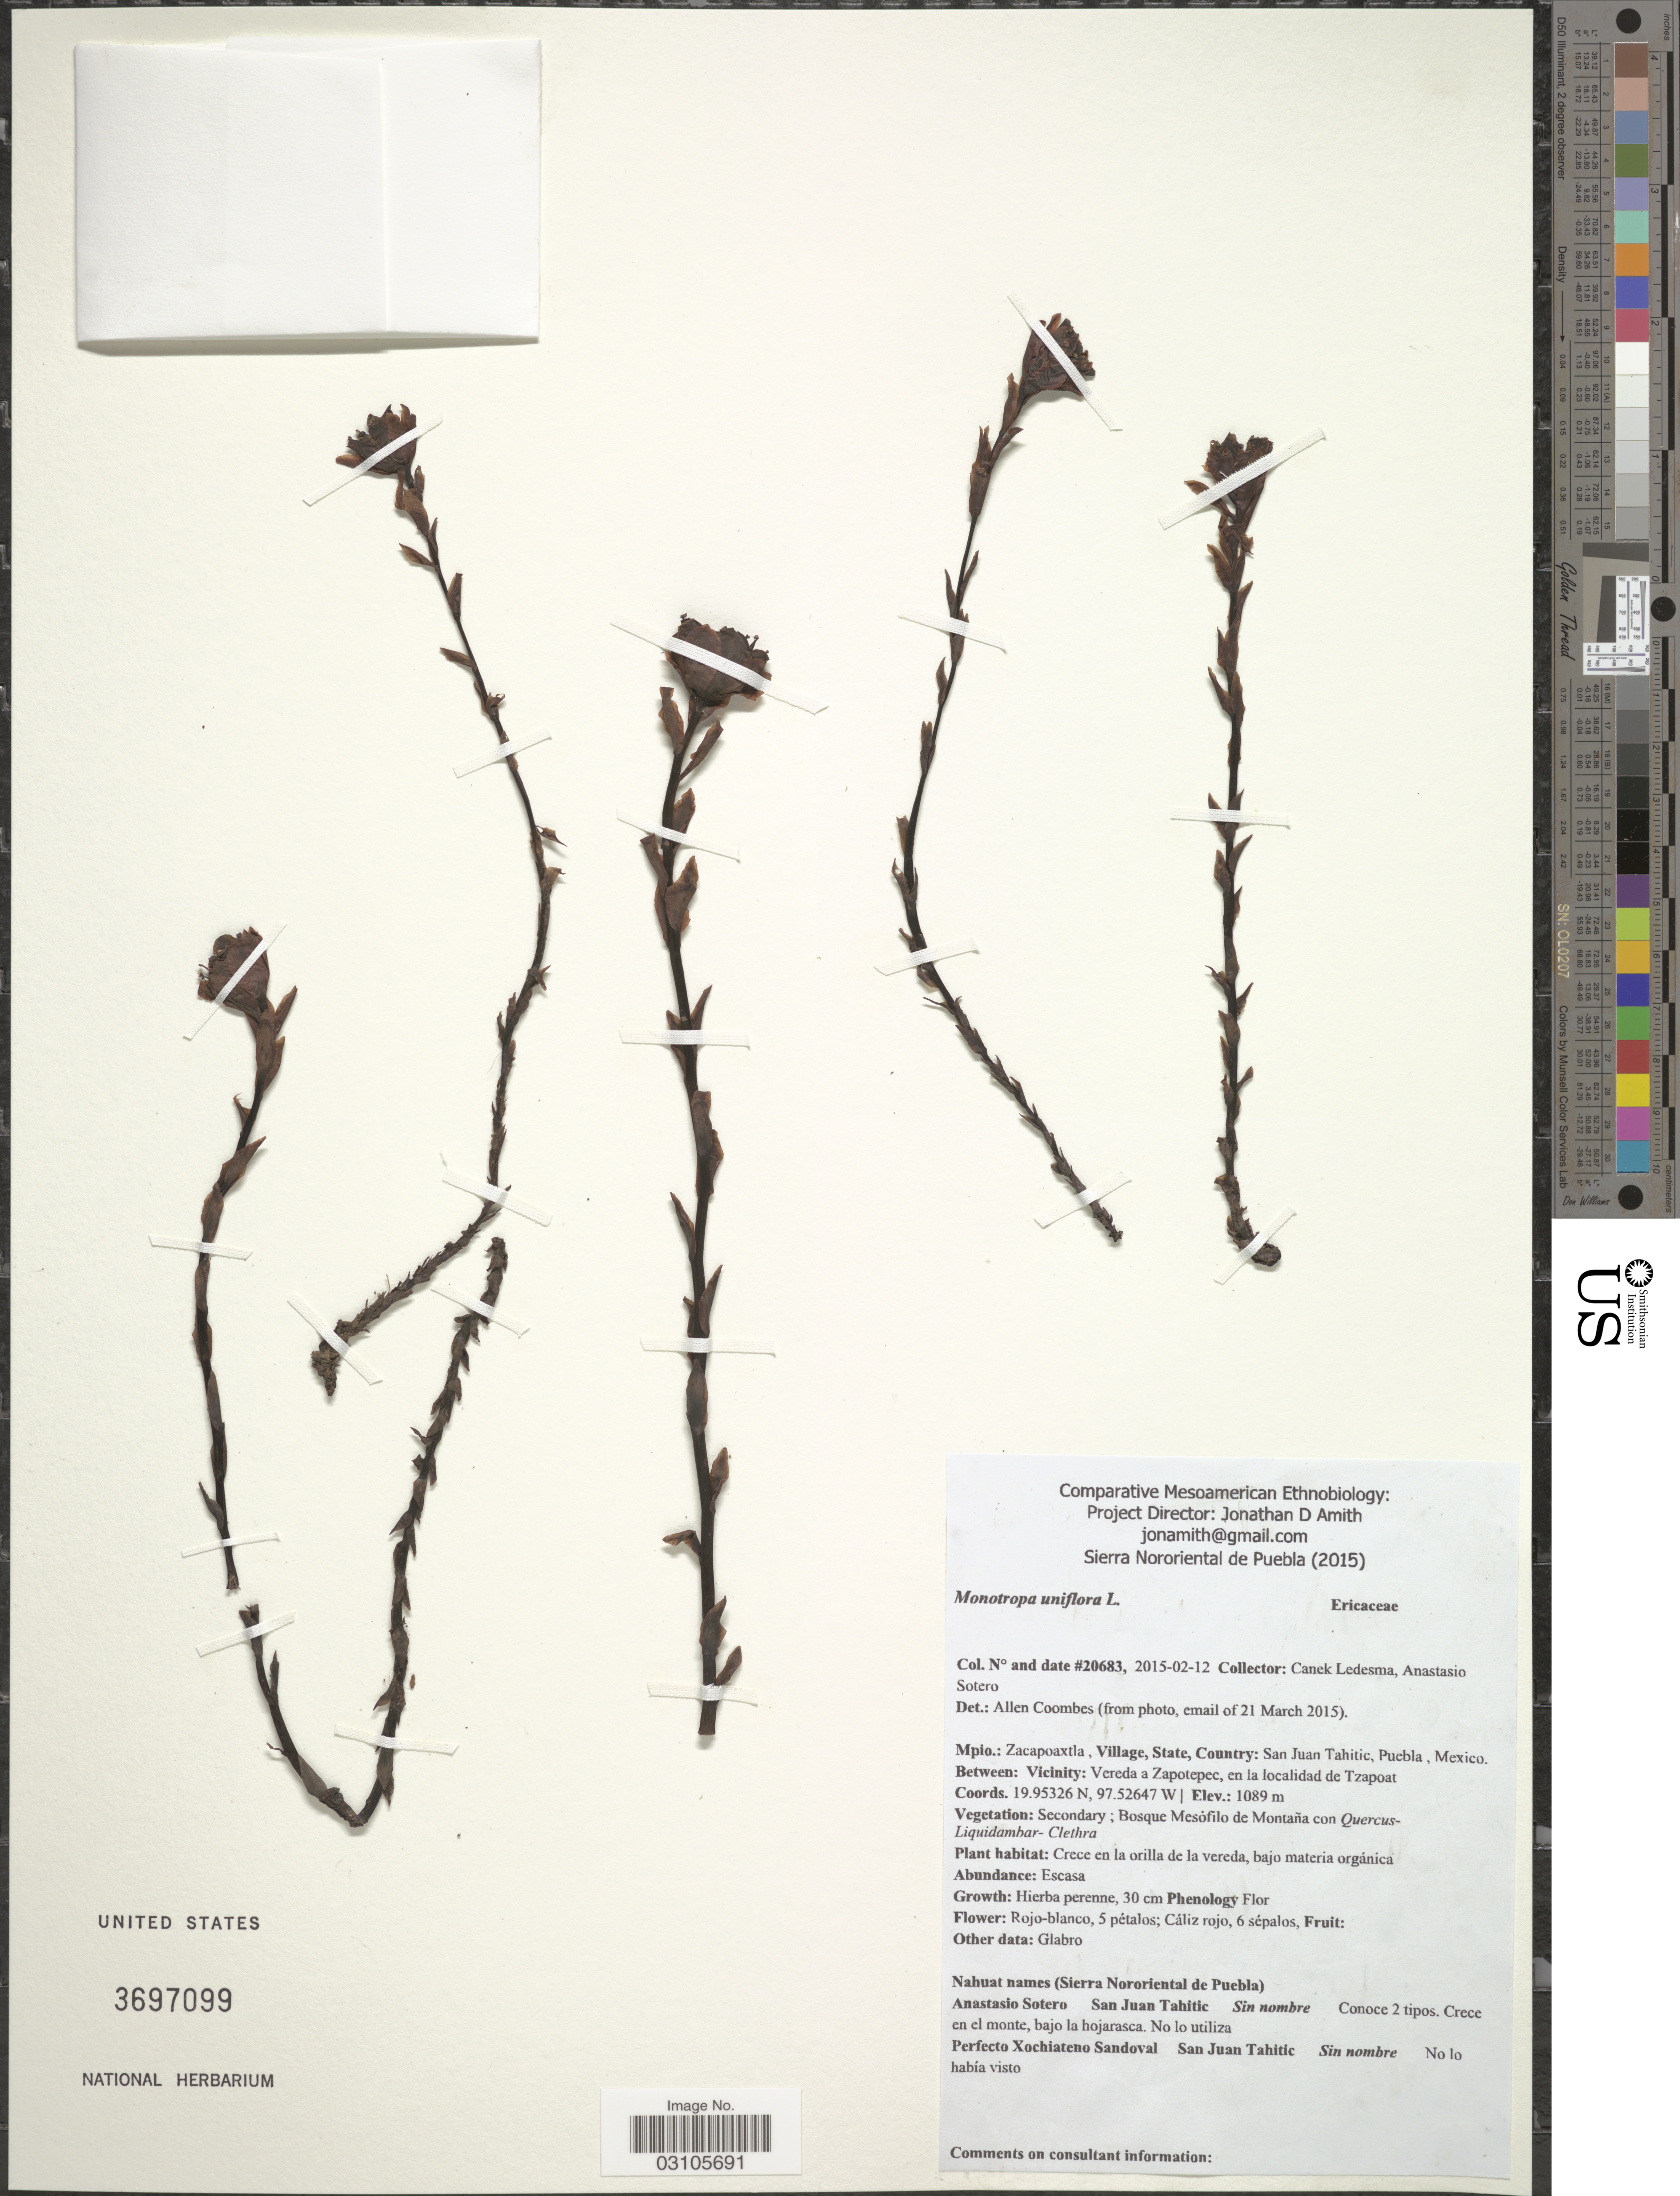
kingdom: Plantae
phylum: Tracheophyta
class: Magnoliopsida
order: Ericales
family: Ericaceae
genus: Monotropa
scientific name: Monotropa uniflora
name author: L.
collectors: Canek Ledesma C. & A. Sotero H.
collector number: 20683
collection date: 2015-02-12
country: Mexico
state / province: Puebla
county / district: Zacapoaxtla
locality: San Juan Tahitic, Between: Vicinity: Vereda a Zapotepec, en la localidad de Tzapoat.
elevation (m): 1089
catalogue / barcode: US 3697099